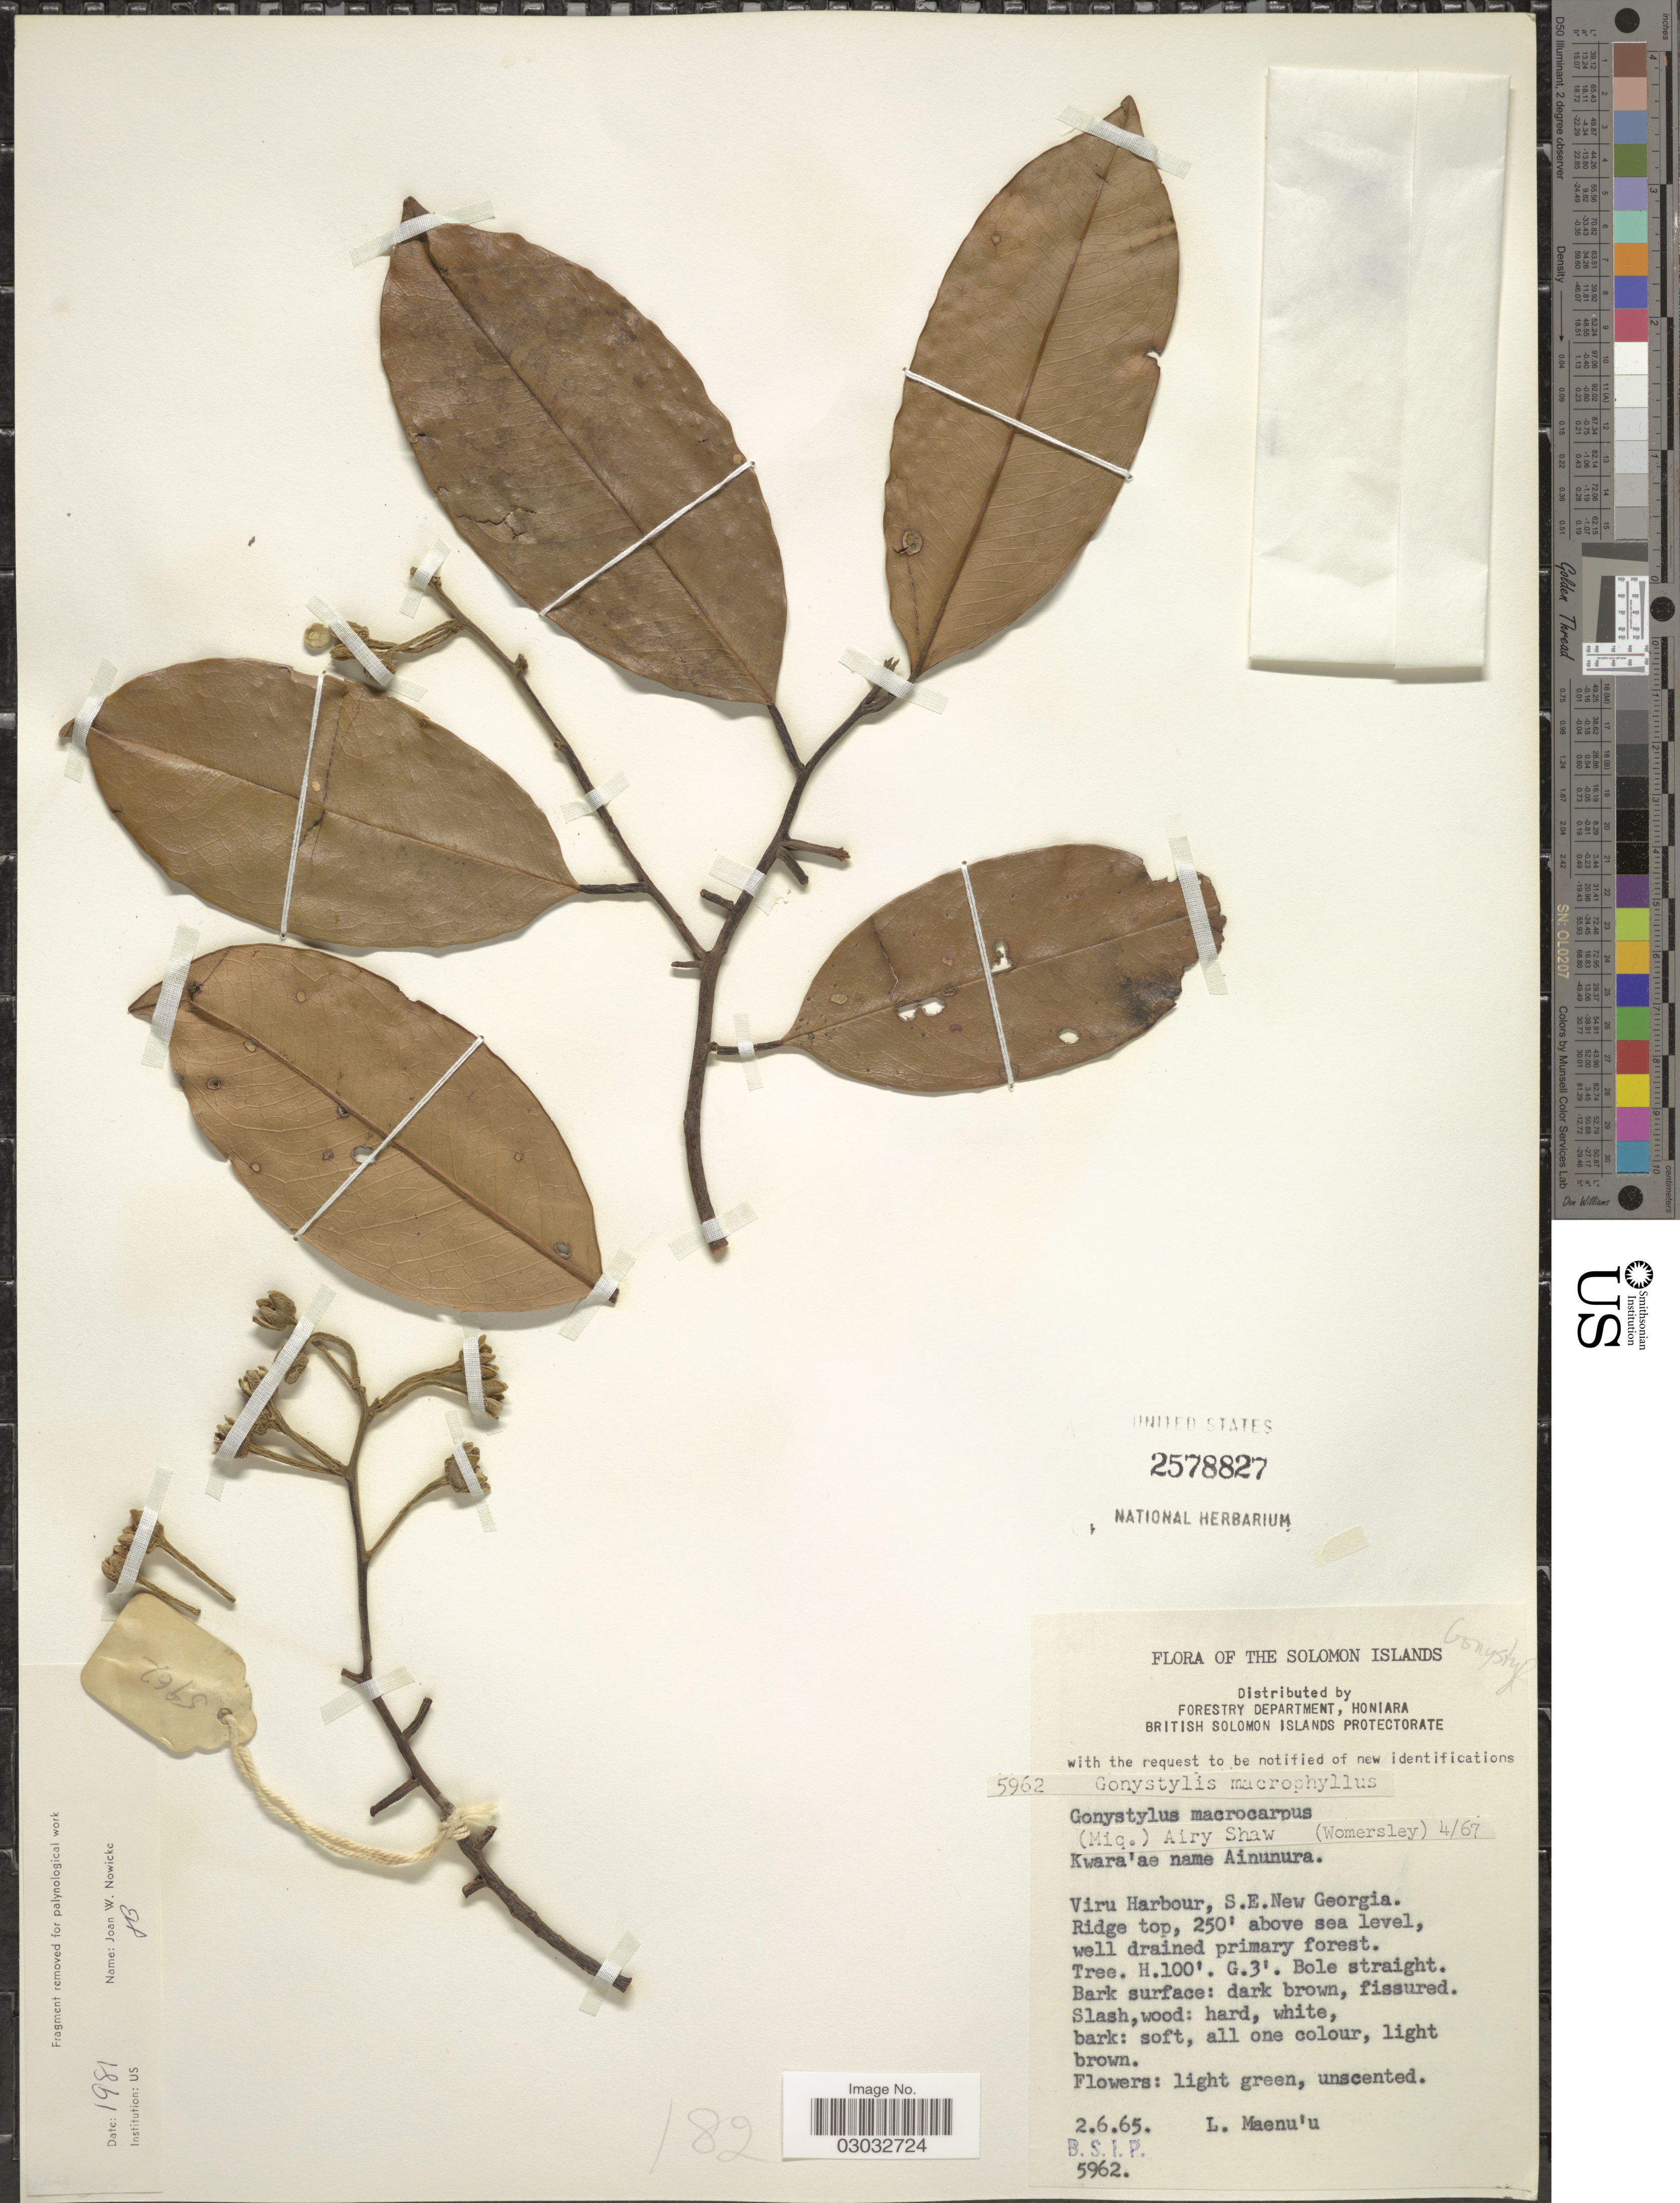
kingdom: Plantae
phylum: Tracheophyta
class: Magnoliopsida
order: Malvales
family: Thymelaeaceae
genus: Gonystylus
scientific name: Gonystylus macrophyllus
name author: (Miq.) Airy Shaw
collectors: L. Maenu'u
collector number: B.S.I.P.5962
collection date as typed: Transcribed d/m/y: 2/6/65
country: Solomon Islands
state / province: Solomon Islands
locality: Viru Harbour, S.E. New Georgia. Ridge top.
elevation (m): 76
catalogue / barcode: US 2578827